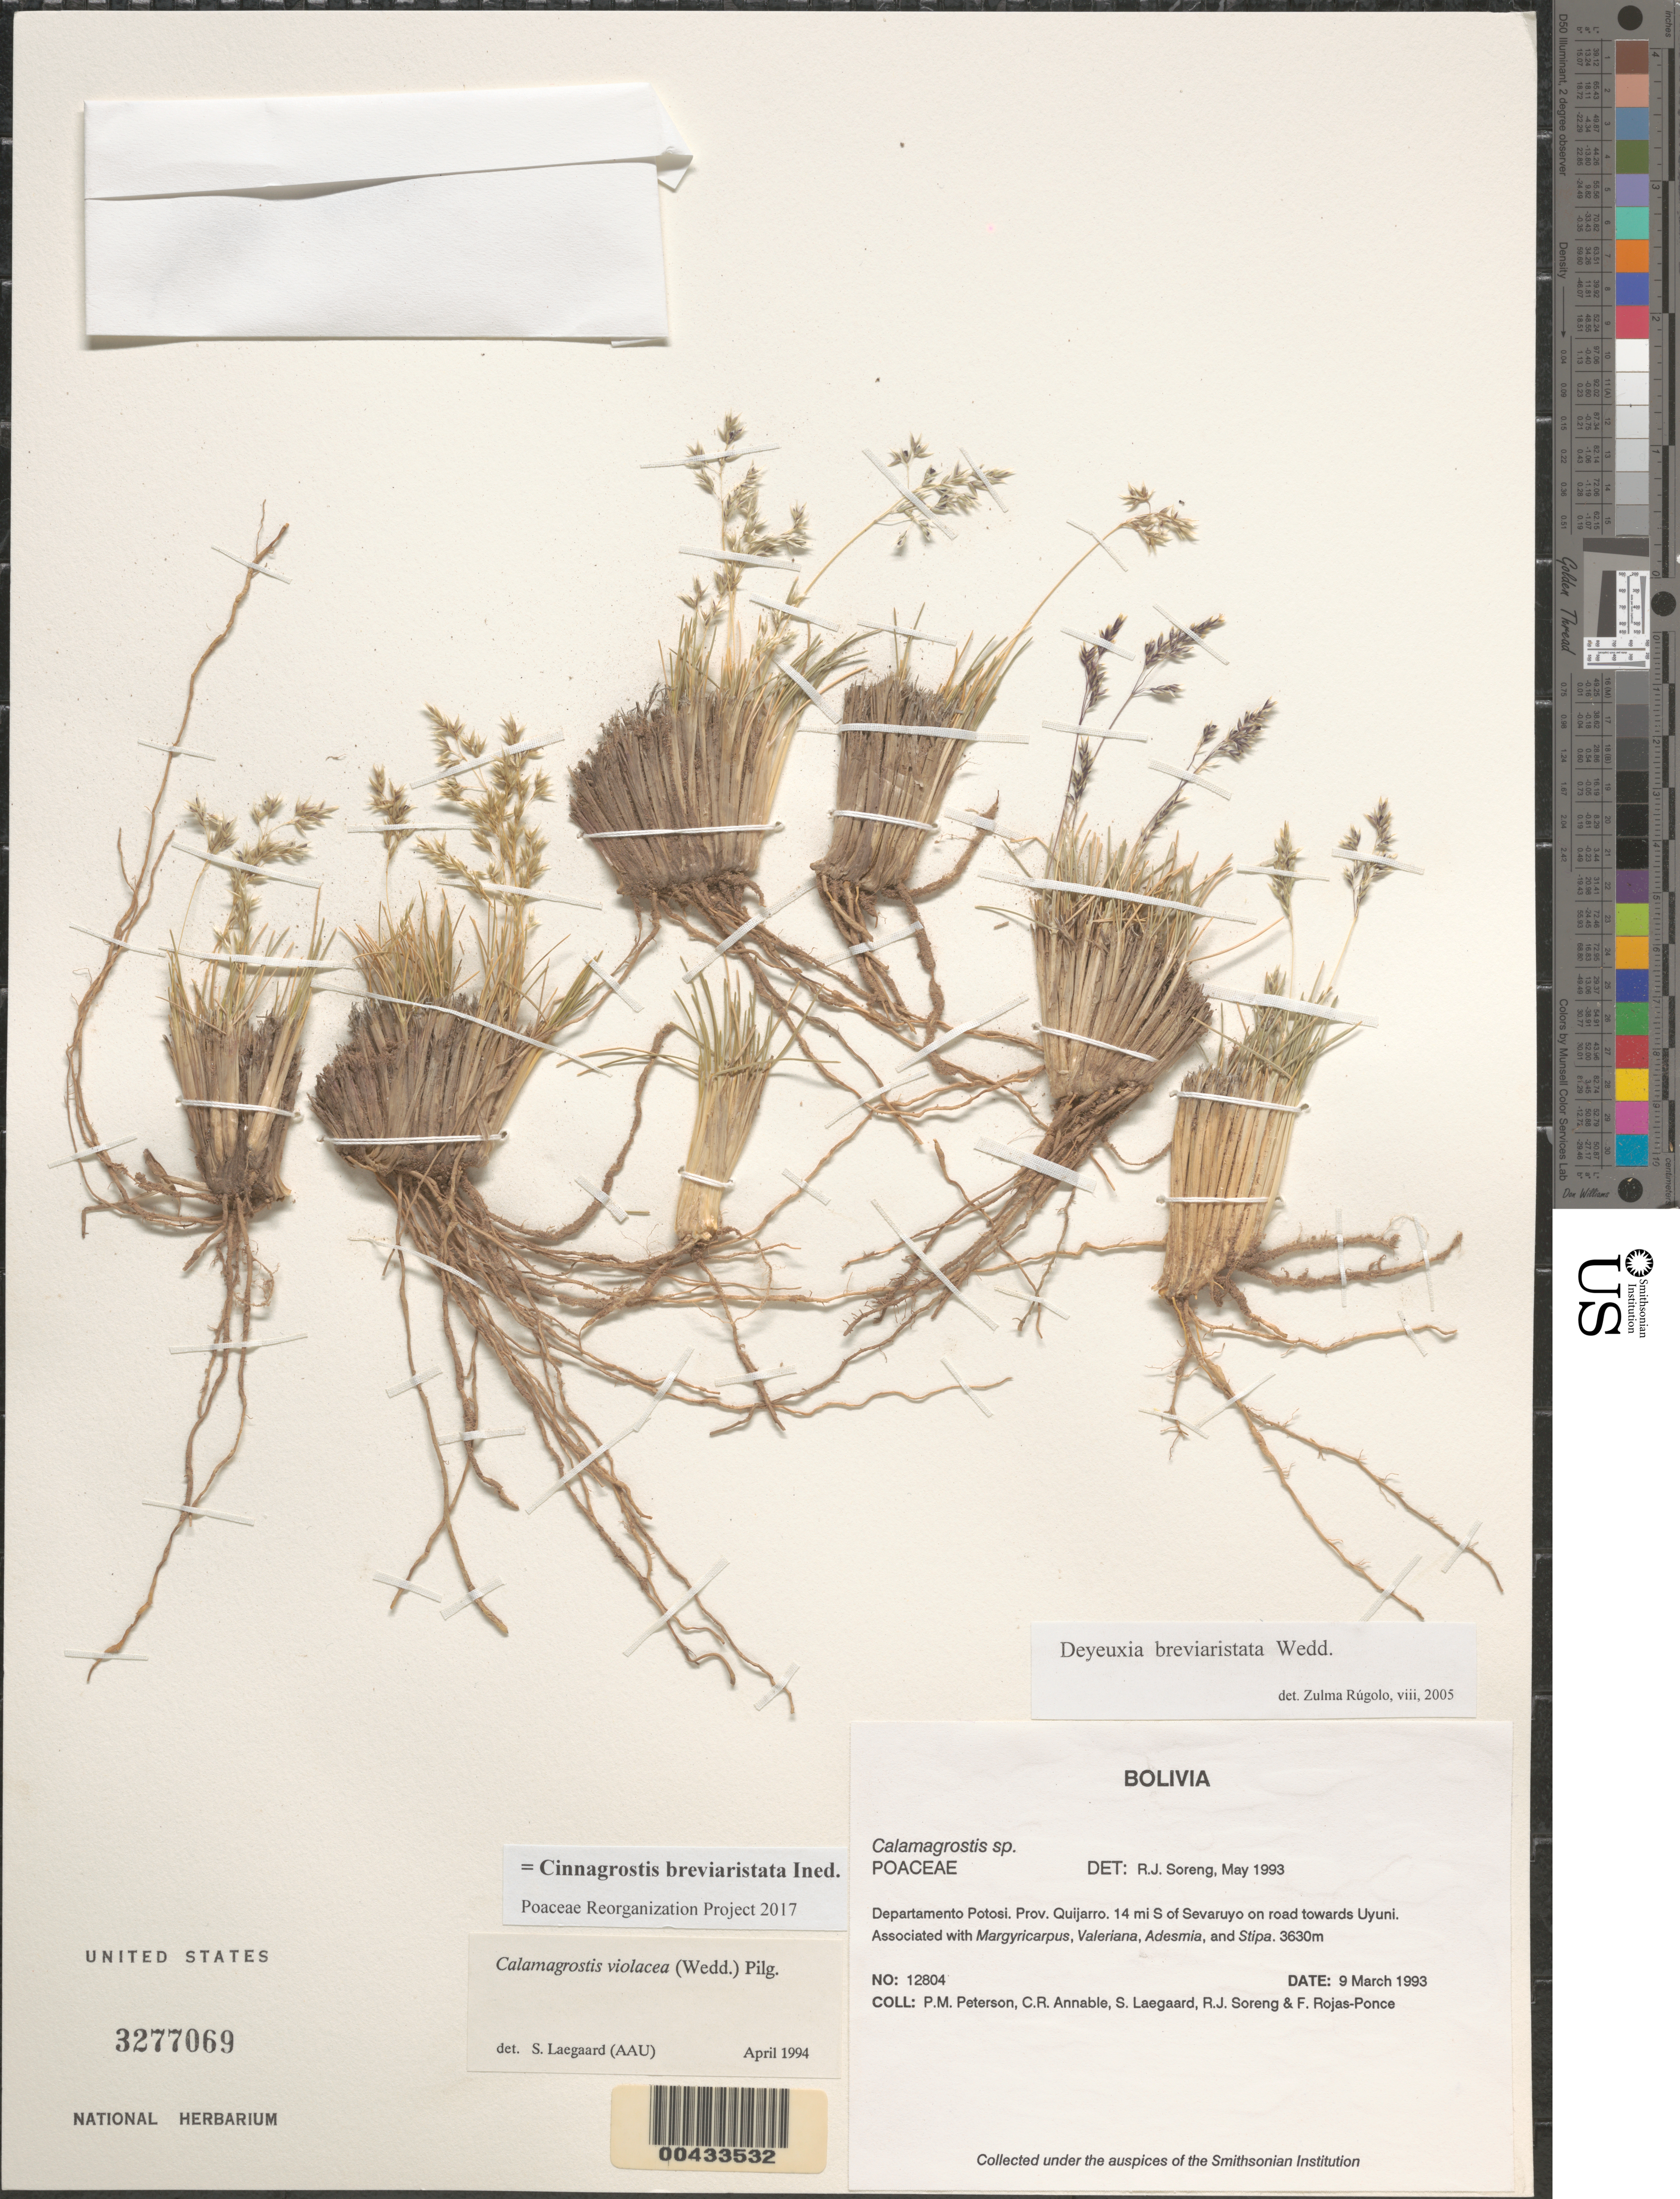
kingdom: Plantae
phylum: Tracheophyta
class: Liliopsida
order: Poales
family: Poaceae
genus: Cinnagrostis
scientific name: Cinnagrostis breviaristata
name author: (Wedd.) P.M. Peterson et al.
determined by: Poaceae Reorganization Project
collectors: P. M. Peterson, C. R. Annable, S. Lægaard, R. J. Soreng & F. Rojas-Ponce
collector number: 12804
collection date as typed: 09 Mar 1993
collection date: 1993-03-09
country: Bolivia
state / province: Potosí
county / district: Quijarro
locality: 14 mi S of Sevaruyo on road towards Uyuni.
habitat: Associated with Margyricarpus, Valeriana, Adesmia, and Stipa.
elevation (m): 3630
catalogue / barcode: US 3277069